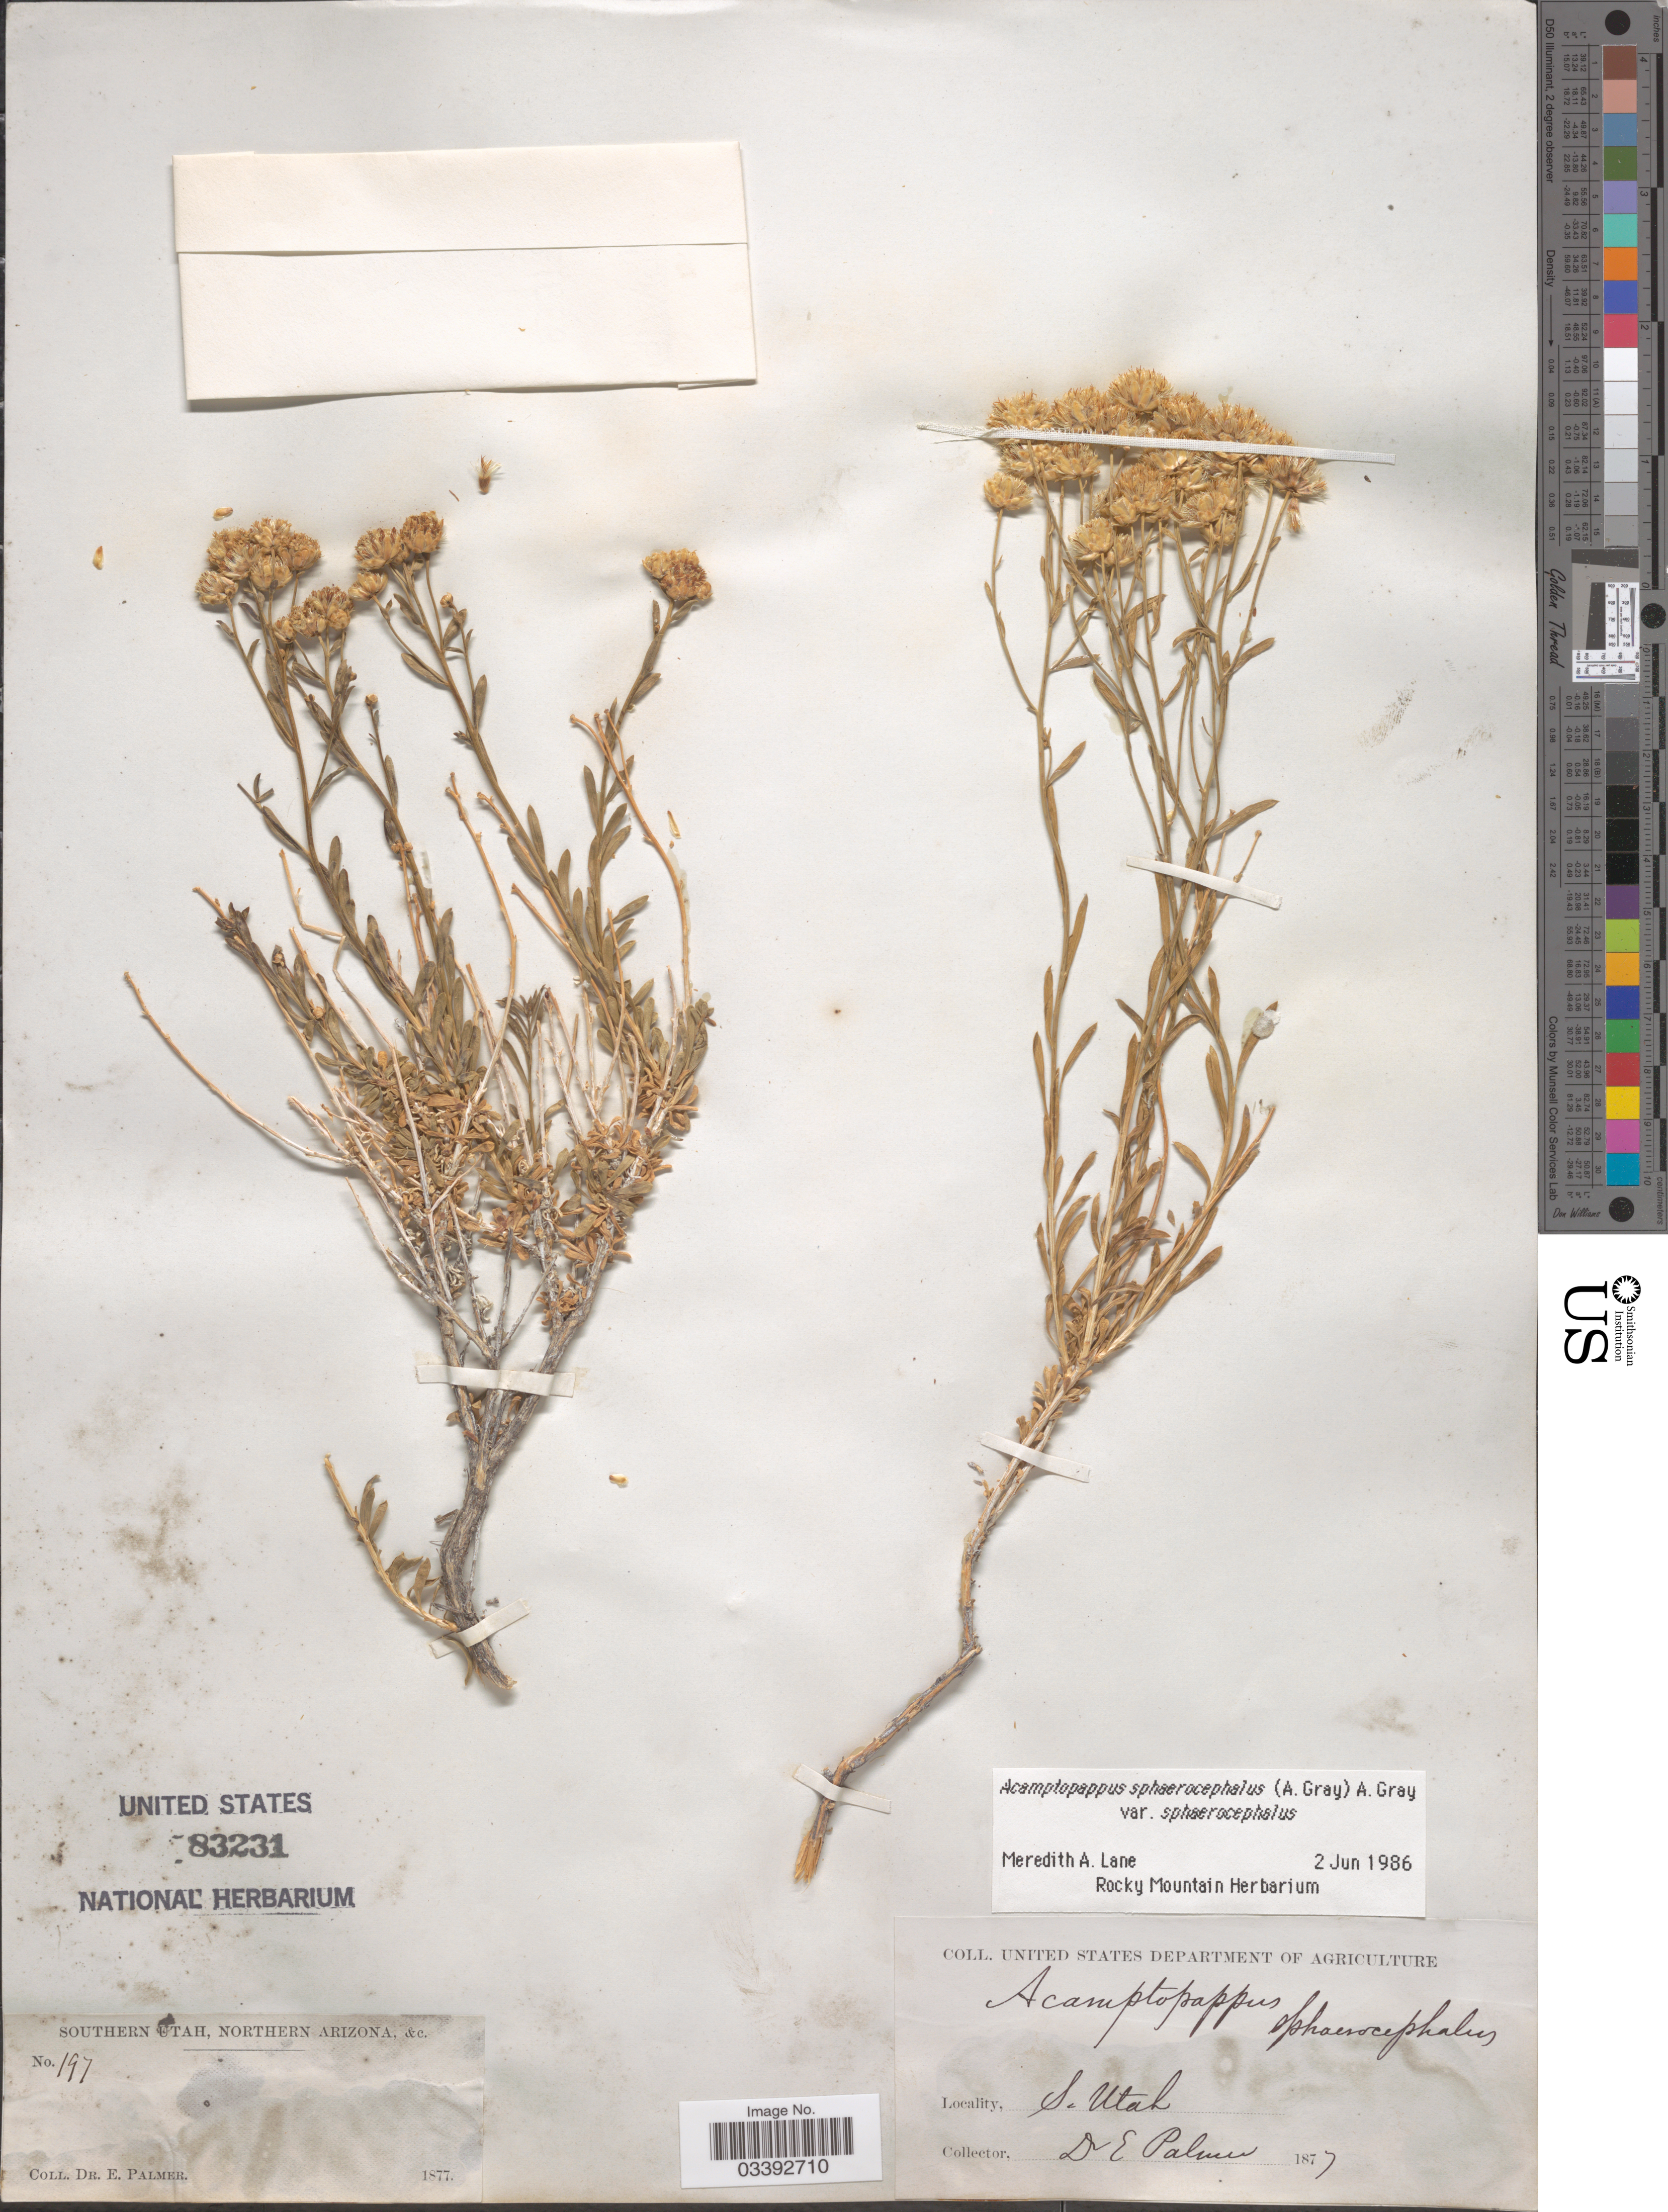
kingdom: Plantae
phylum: Tracheophyta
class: Magnoliopsida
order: Asterales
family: Asteraceae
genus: Acamptopappus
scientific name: Acamptopappus sphaerocephalus var. sphaerocephalus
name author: A. Gray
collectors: E. Palmer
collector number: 197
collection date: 1877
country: United States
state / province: Utah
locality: Southern Utah.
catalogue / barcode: US 83231